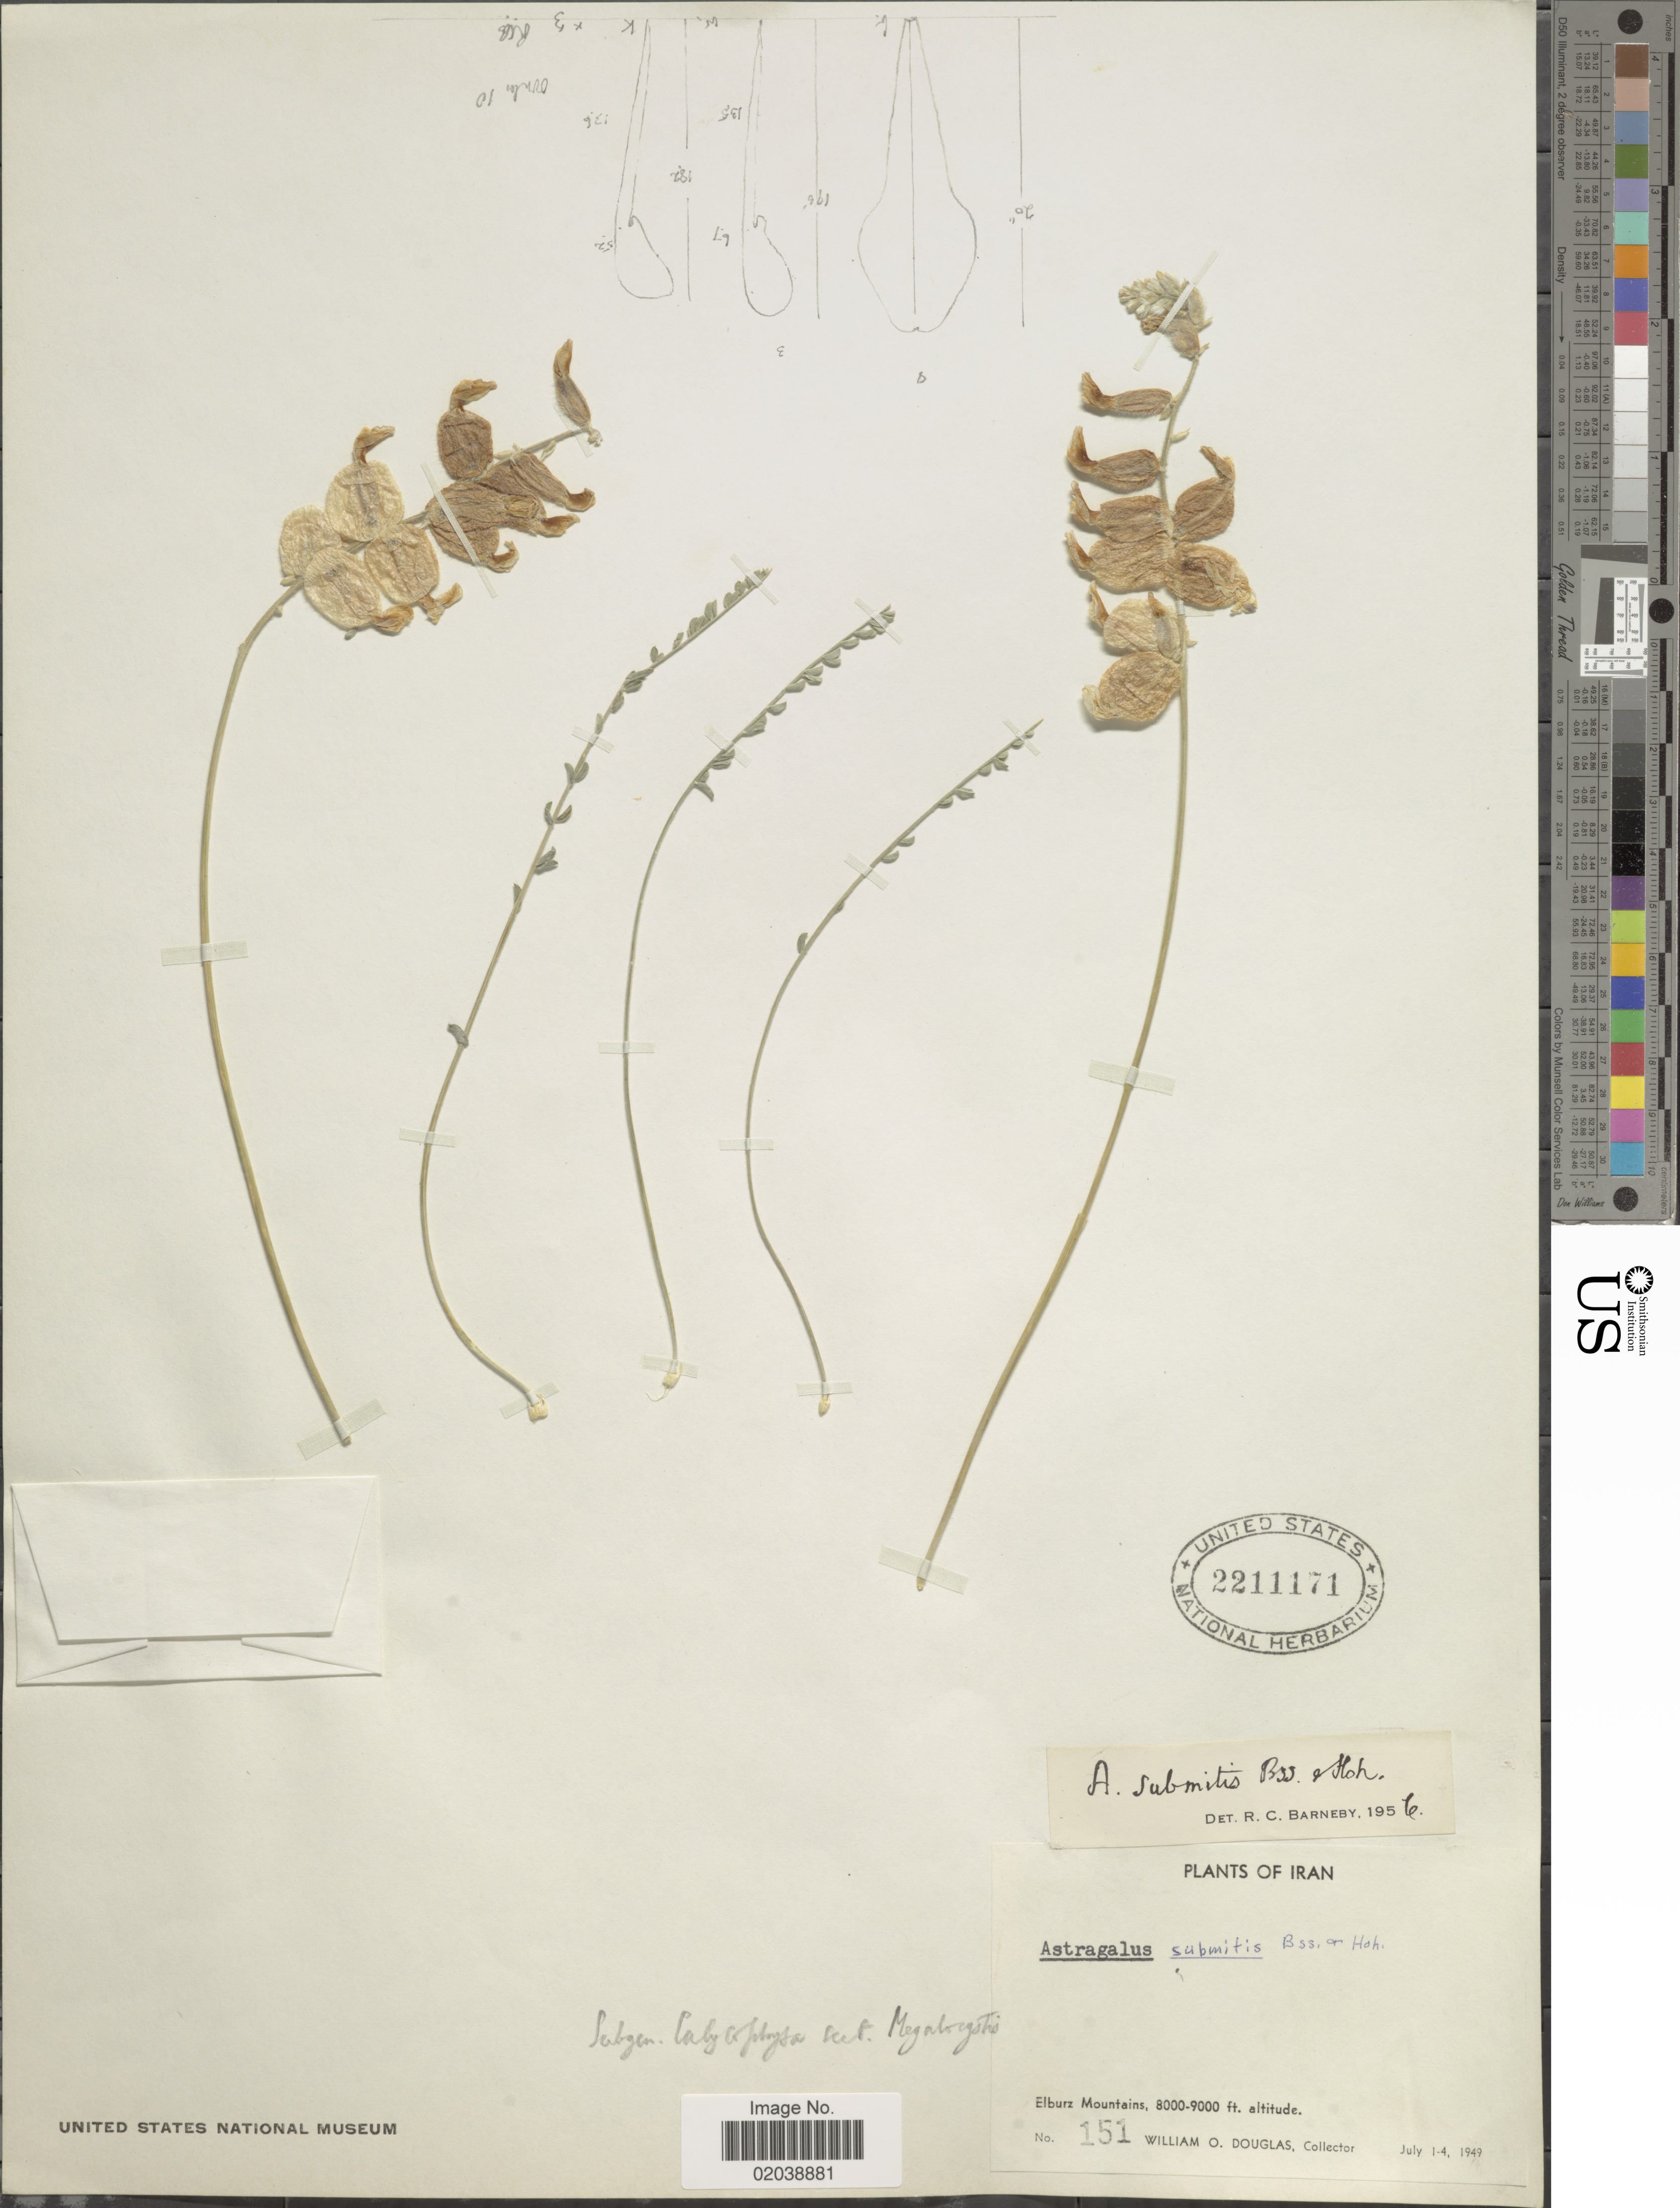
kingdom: Plantae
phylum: Tracheophyta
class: Magnoliopsida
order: Fabales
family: Fabaceae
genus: Astragalus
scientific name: Astragalus submitis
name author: Boiss. & Hohen.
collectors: W. Douglas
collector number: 151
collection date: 1949-07-01/1949-07-04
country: Iran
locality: Elburz Mountains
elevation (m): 2438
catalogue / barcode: US 2211171